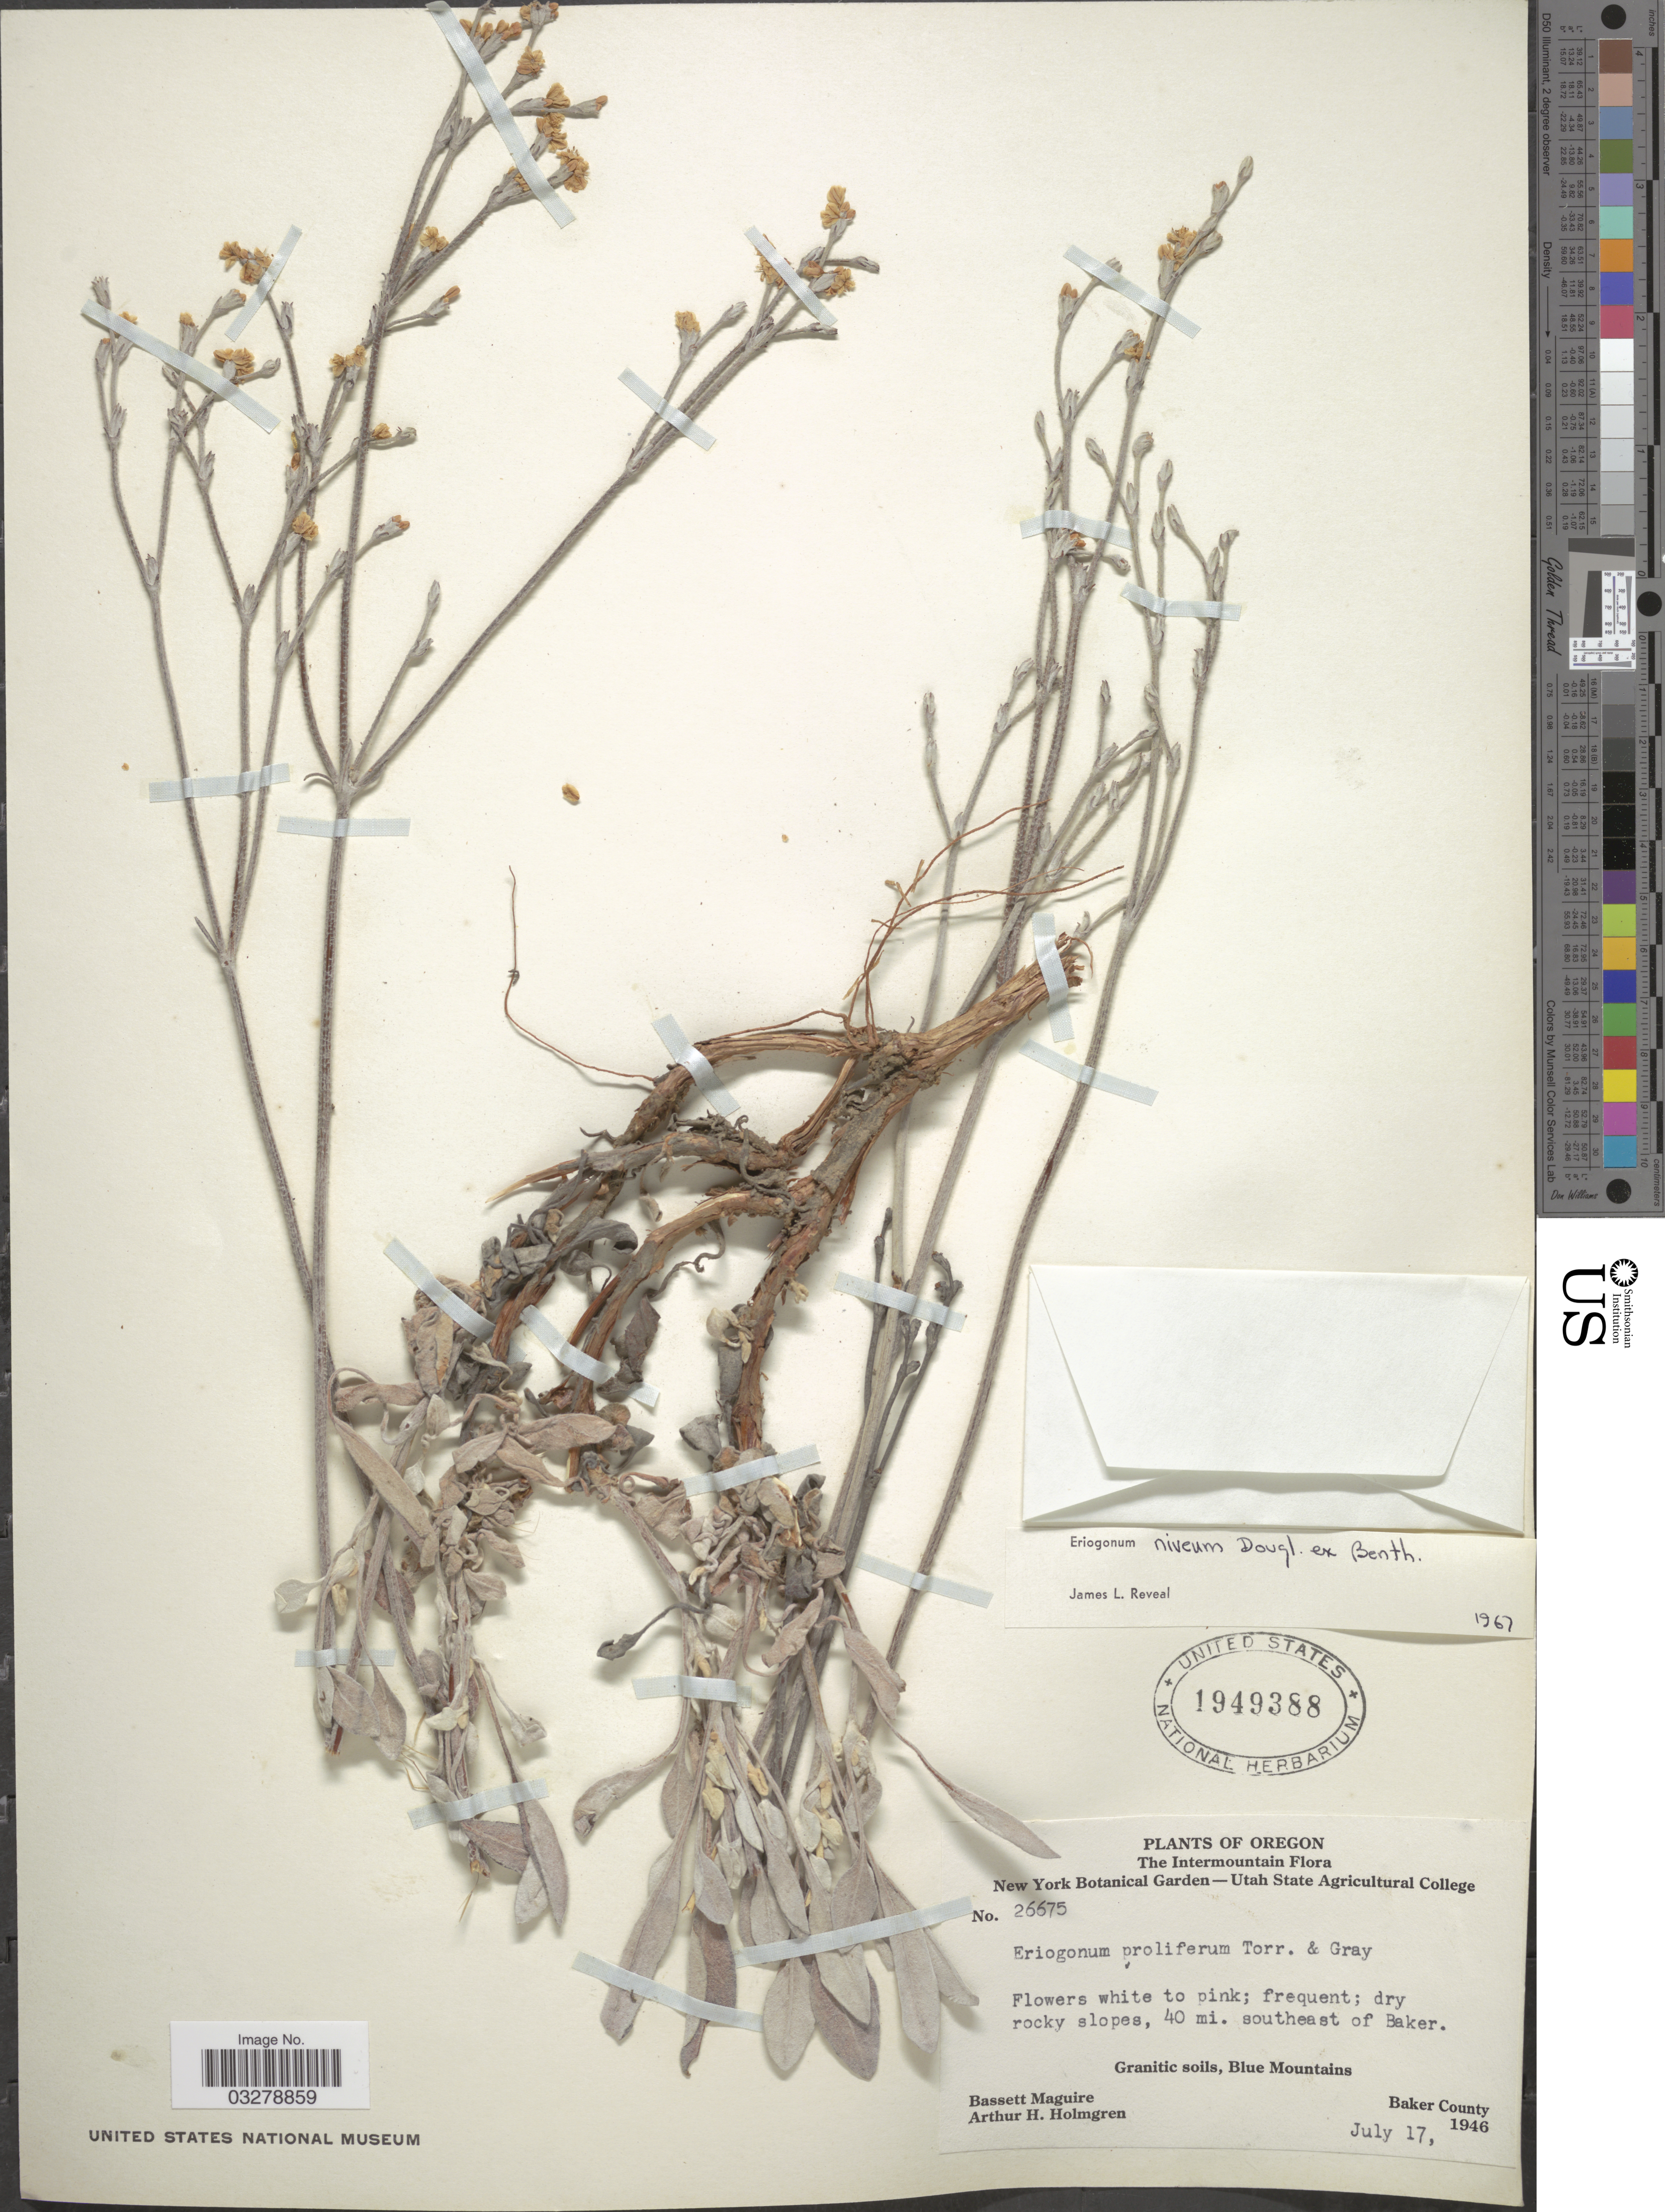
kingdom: Plantae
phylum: Tracheophyta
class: Magnoliopsida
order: Caryophyllales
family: Polygonaceae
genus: Eriogonum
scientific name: Eriogonum niverum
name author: Douglas ex Benth.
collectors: B. Maguire & A. H. Holmgren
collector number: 26675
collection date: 1946-07-17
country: United States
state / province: Oregon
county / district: Baker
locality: Intermountain. Rocky slopes, 40 mi. southeast of Baker. Blue Mountains. Baker County.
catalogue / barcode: US 1949388